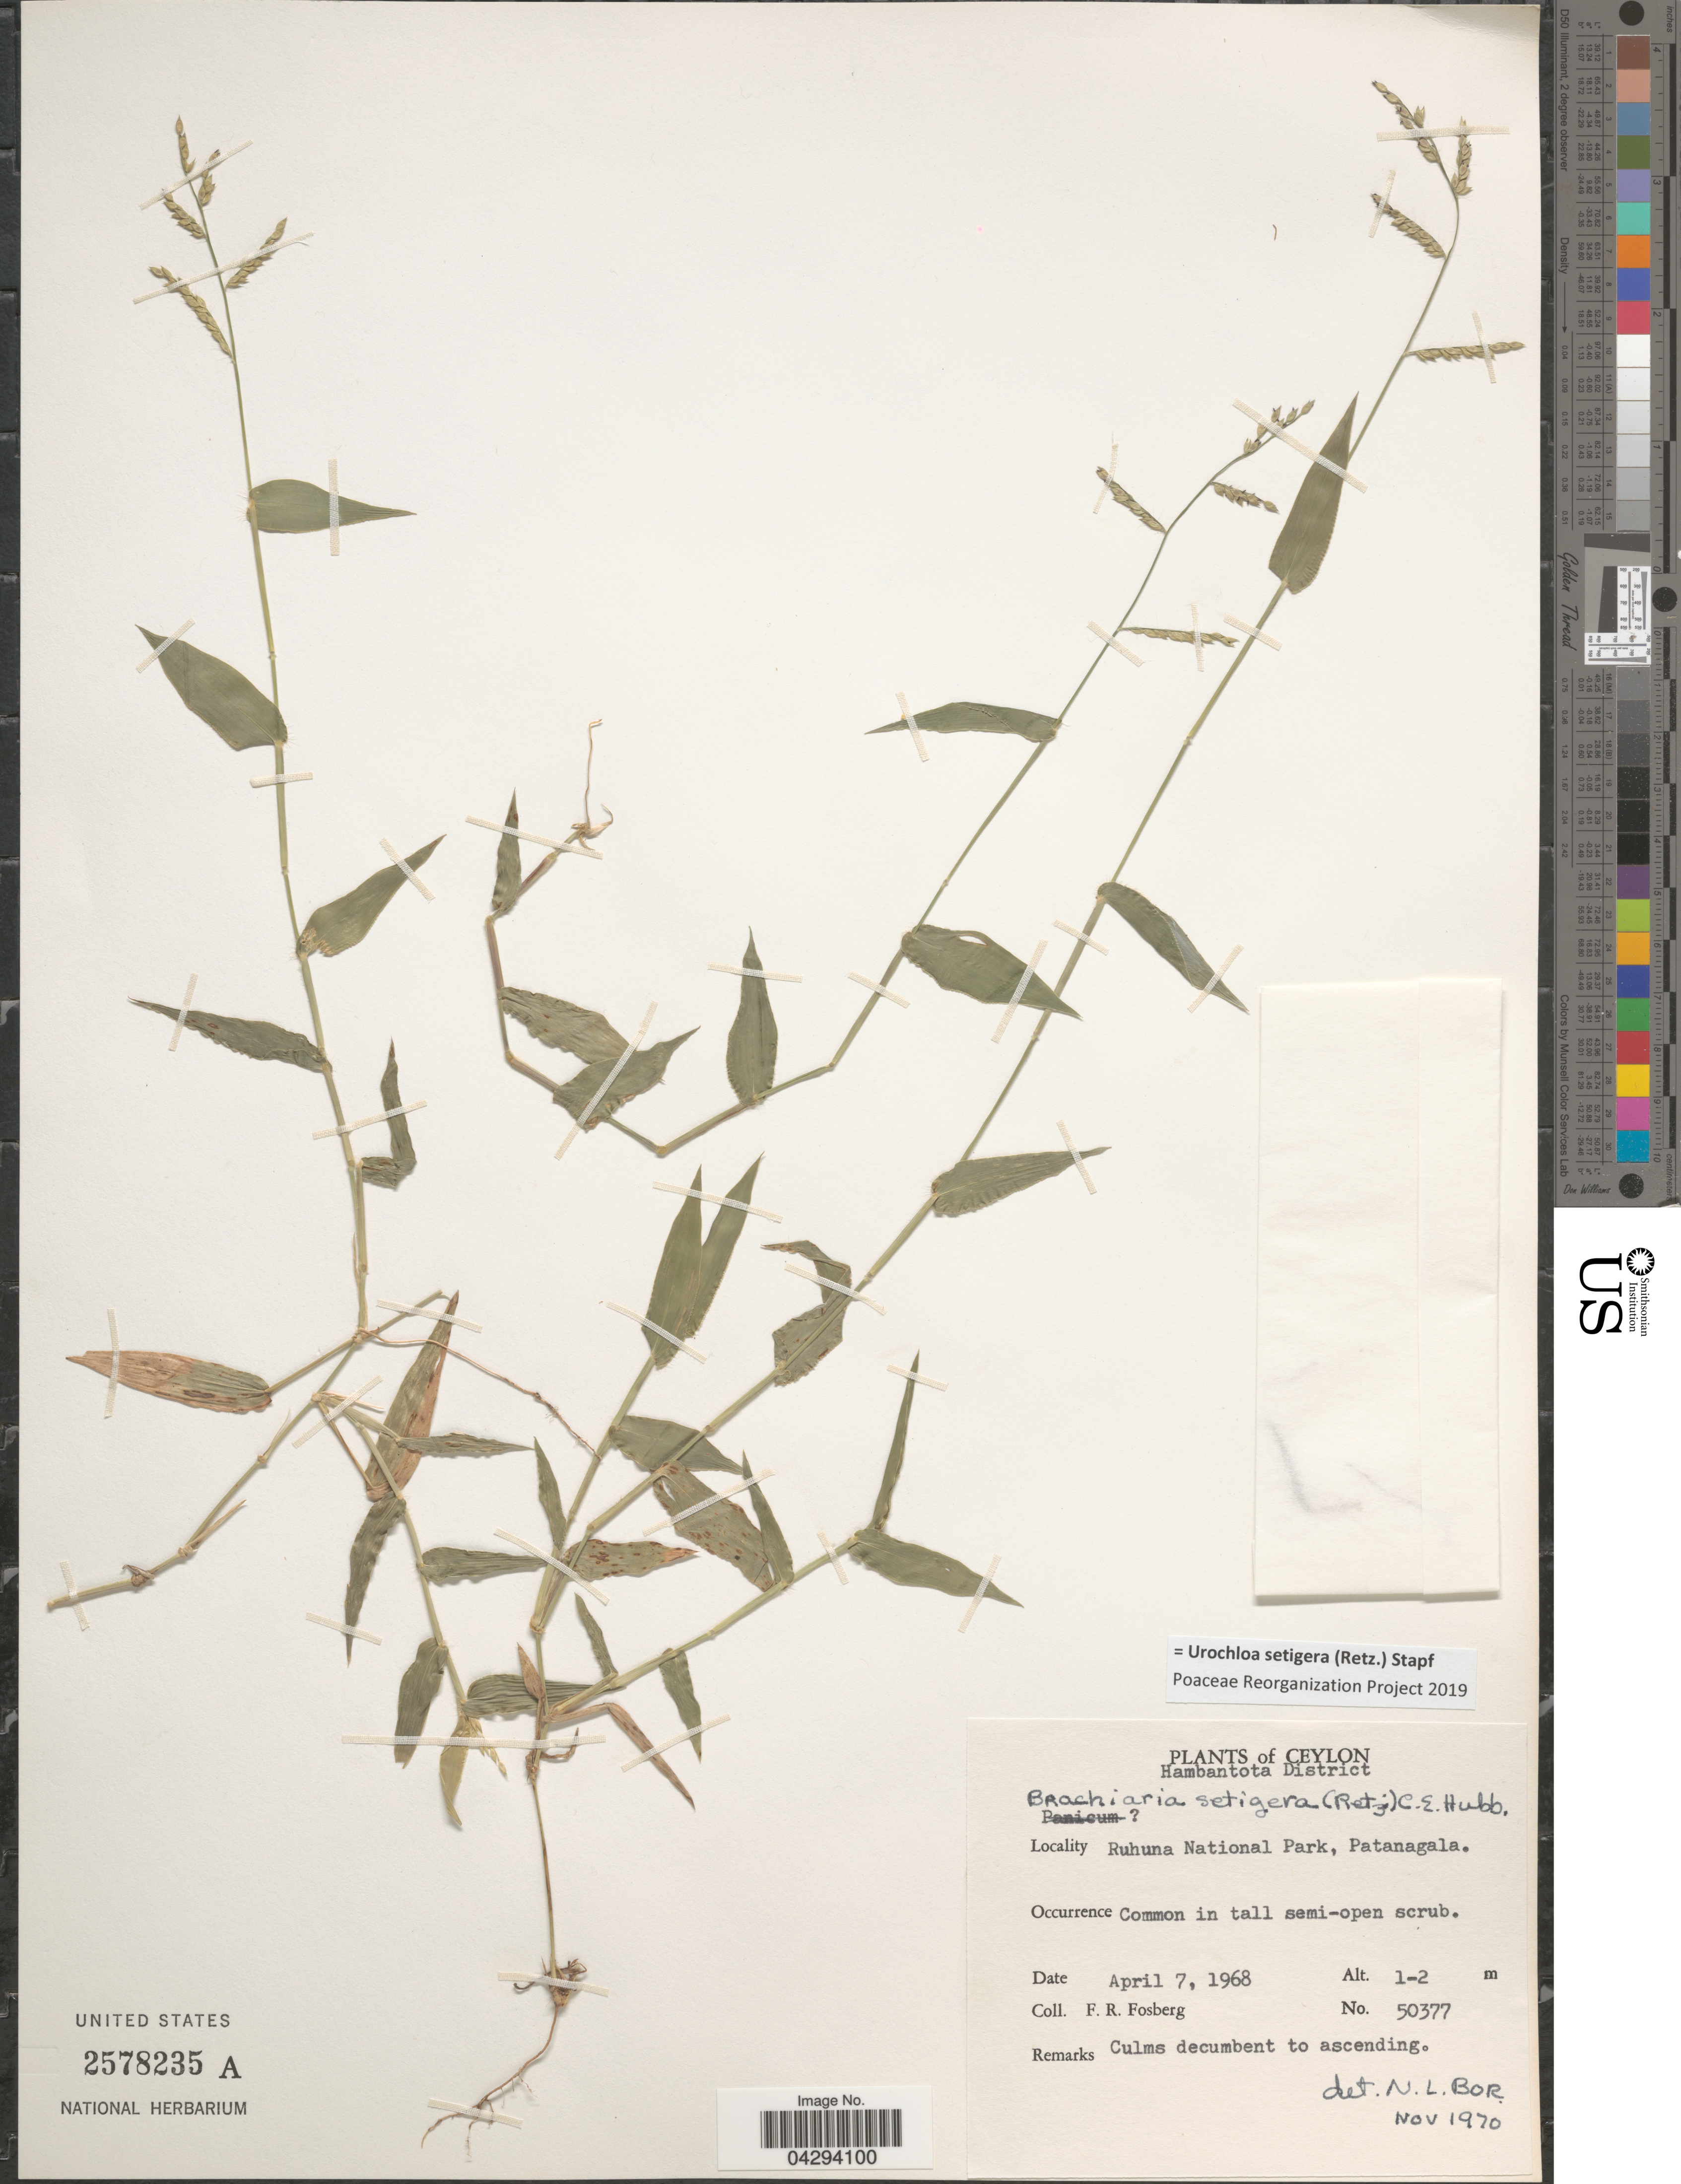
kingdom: Plantae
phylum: Tracheophyta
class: Liliopsida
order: Poales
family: Poaceae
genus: Urochloa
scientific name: Urochloa setigera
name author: (Retz.) Stapf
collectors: F. R. Fosberg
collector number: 50377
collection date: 1968-04-07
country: Sri Lanka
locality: Ceylon. Hambantota District. Ruhuna National Park, Patanagala.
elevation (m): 1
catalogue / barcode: US 2578235A